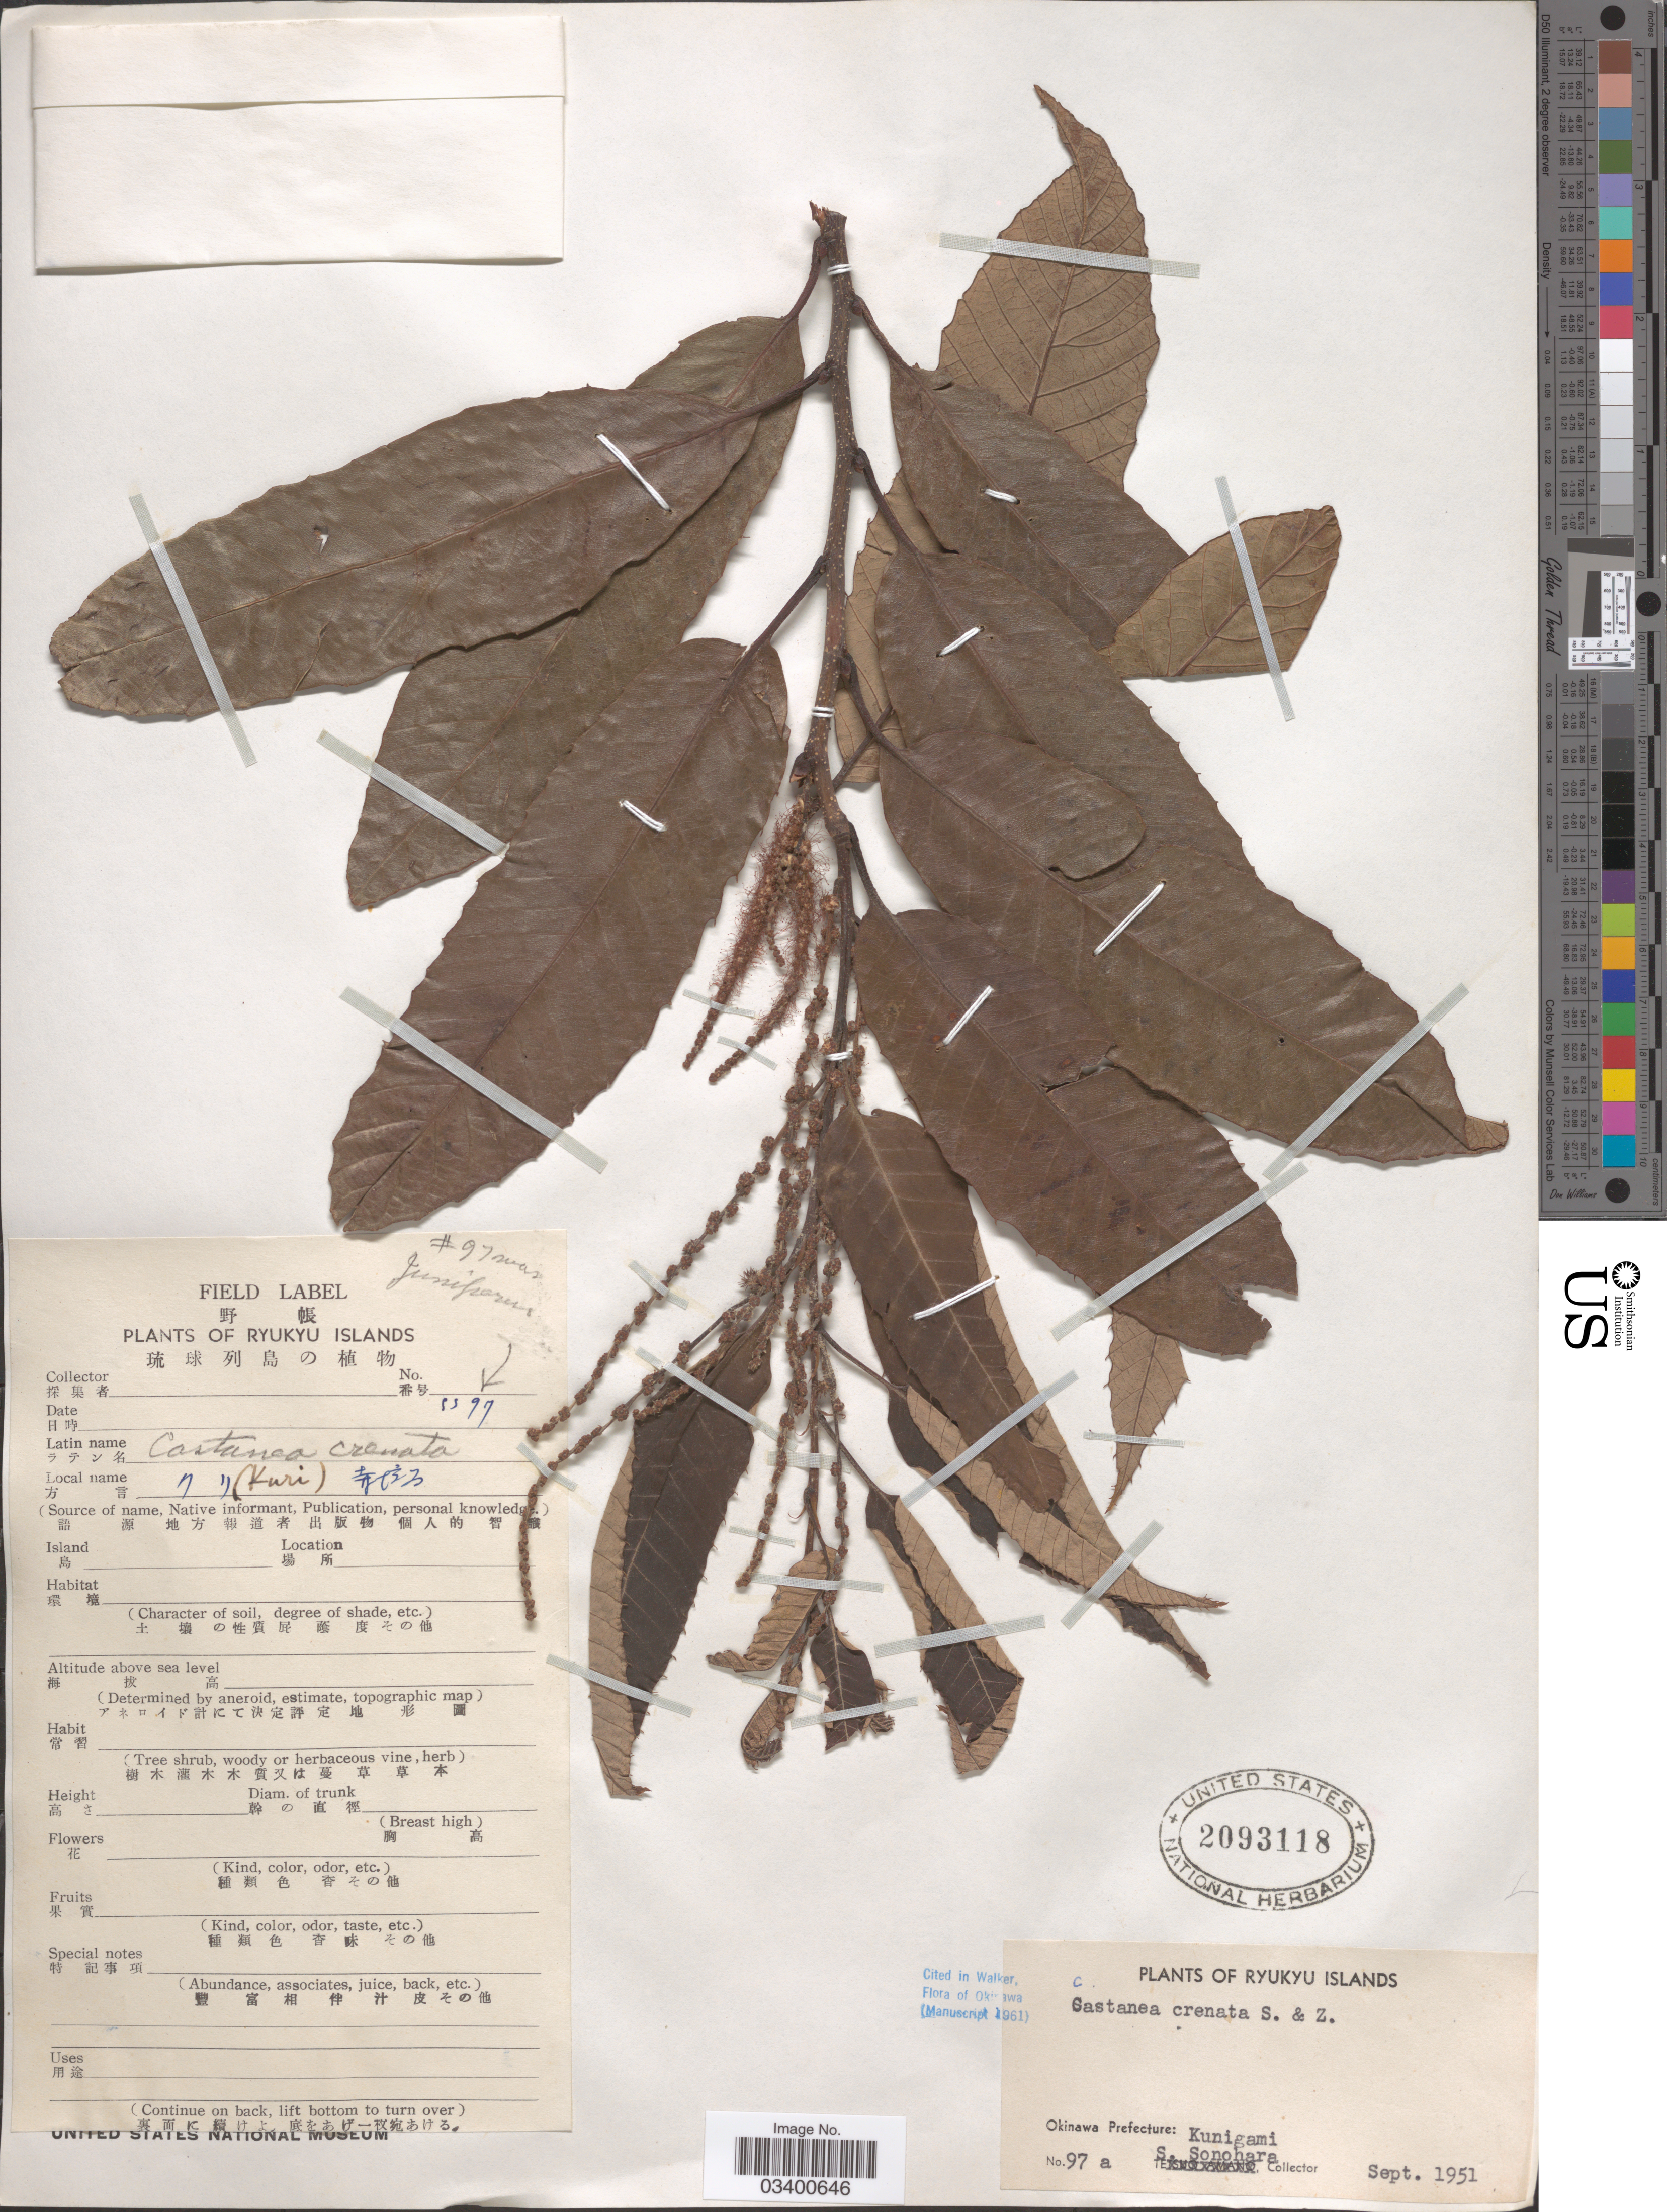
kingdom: Plantae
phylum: Tracheophyta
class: Magnoliopsida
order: Fagales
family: Fagaceae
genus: Castanea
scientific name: Castanea crenata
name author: Siebold & Zucc.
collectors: S. Sonohara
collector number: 97 a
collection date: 1951-09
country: Japan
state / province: Okinawa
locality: Ryukyu Islands. Okinawa Prefecture: Kunigami.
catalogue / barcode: US 2093118